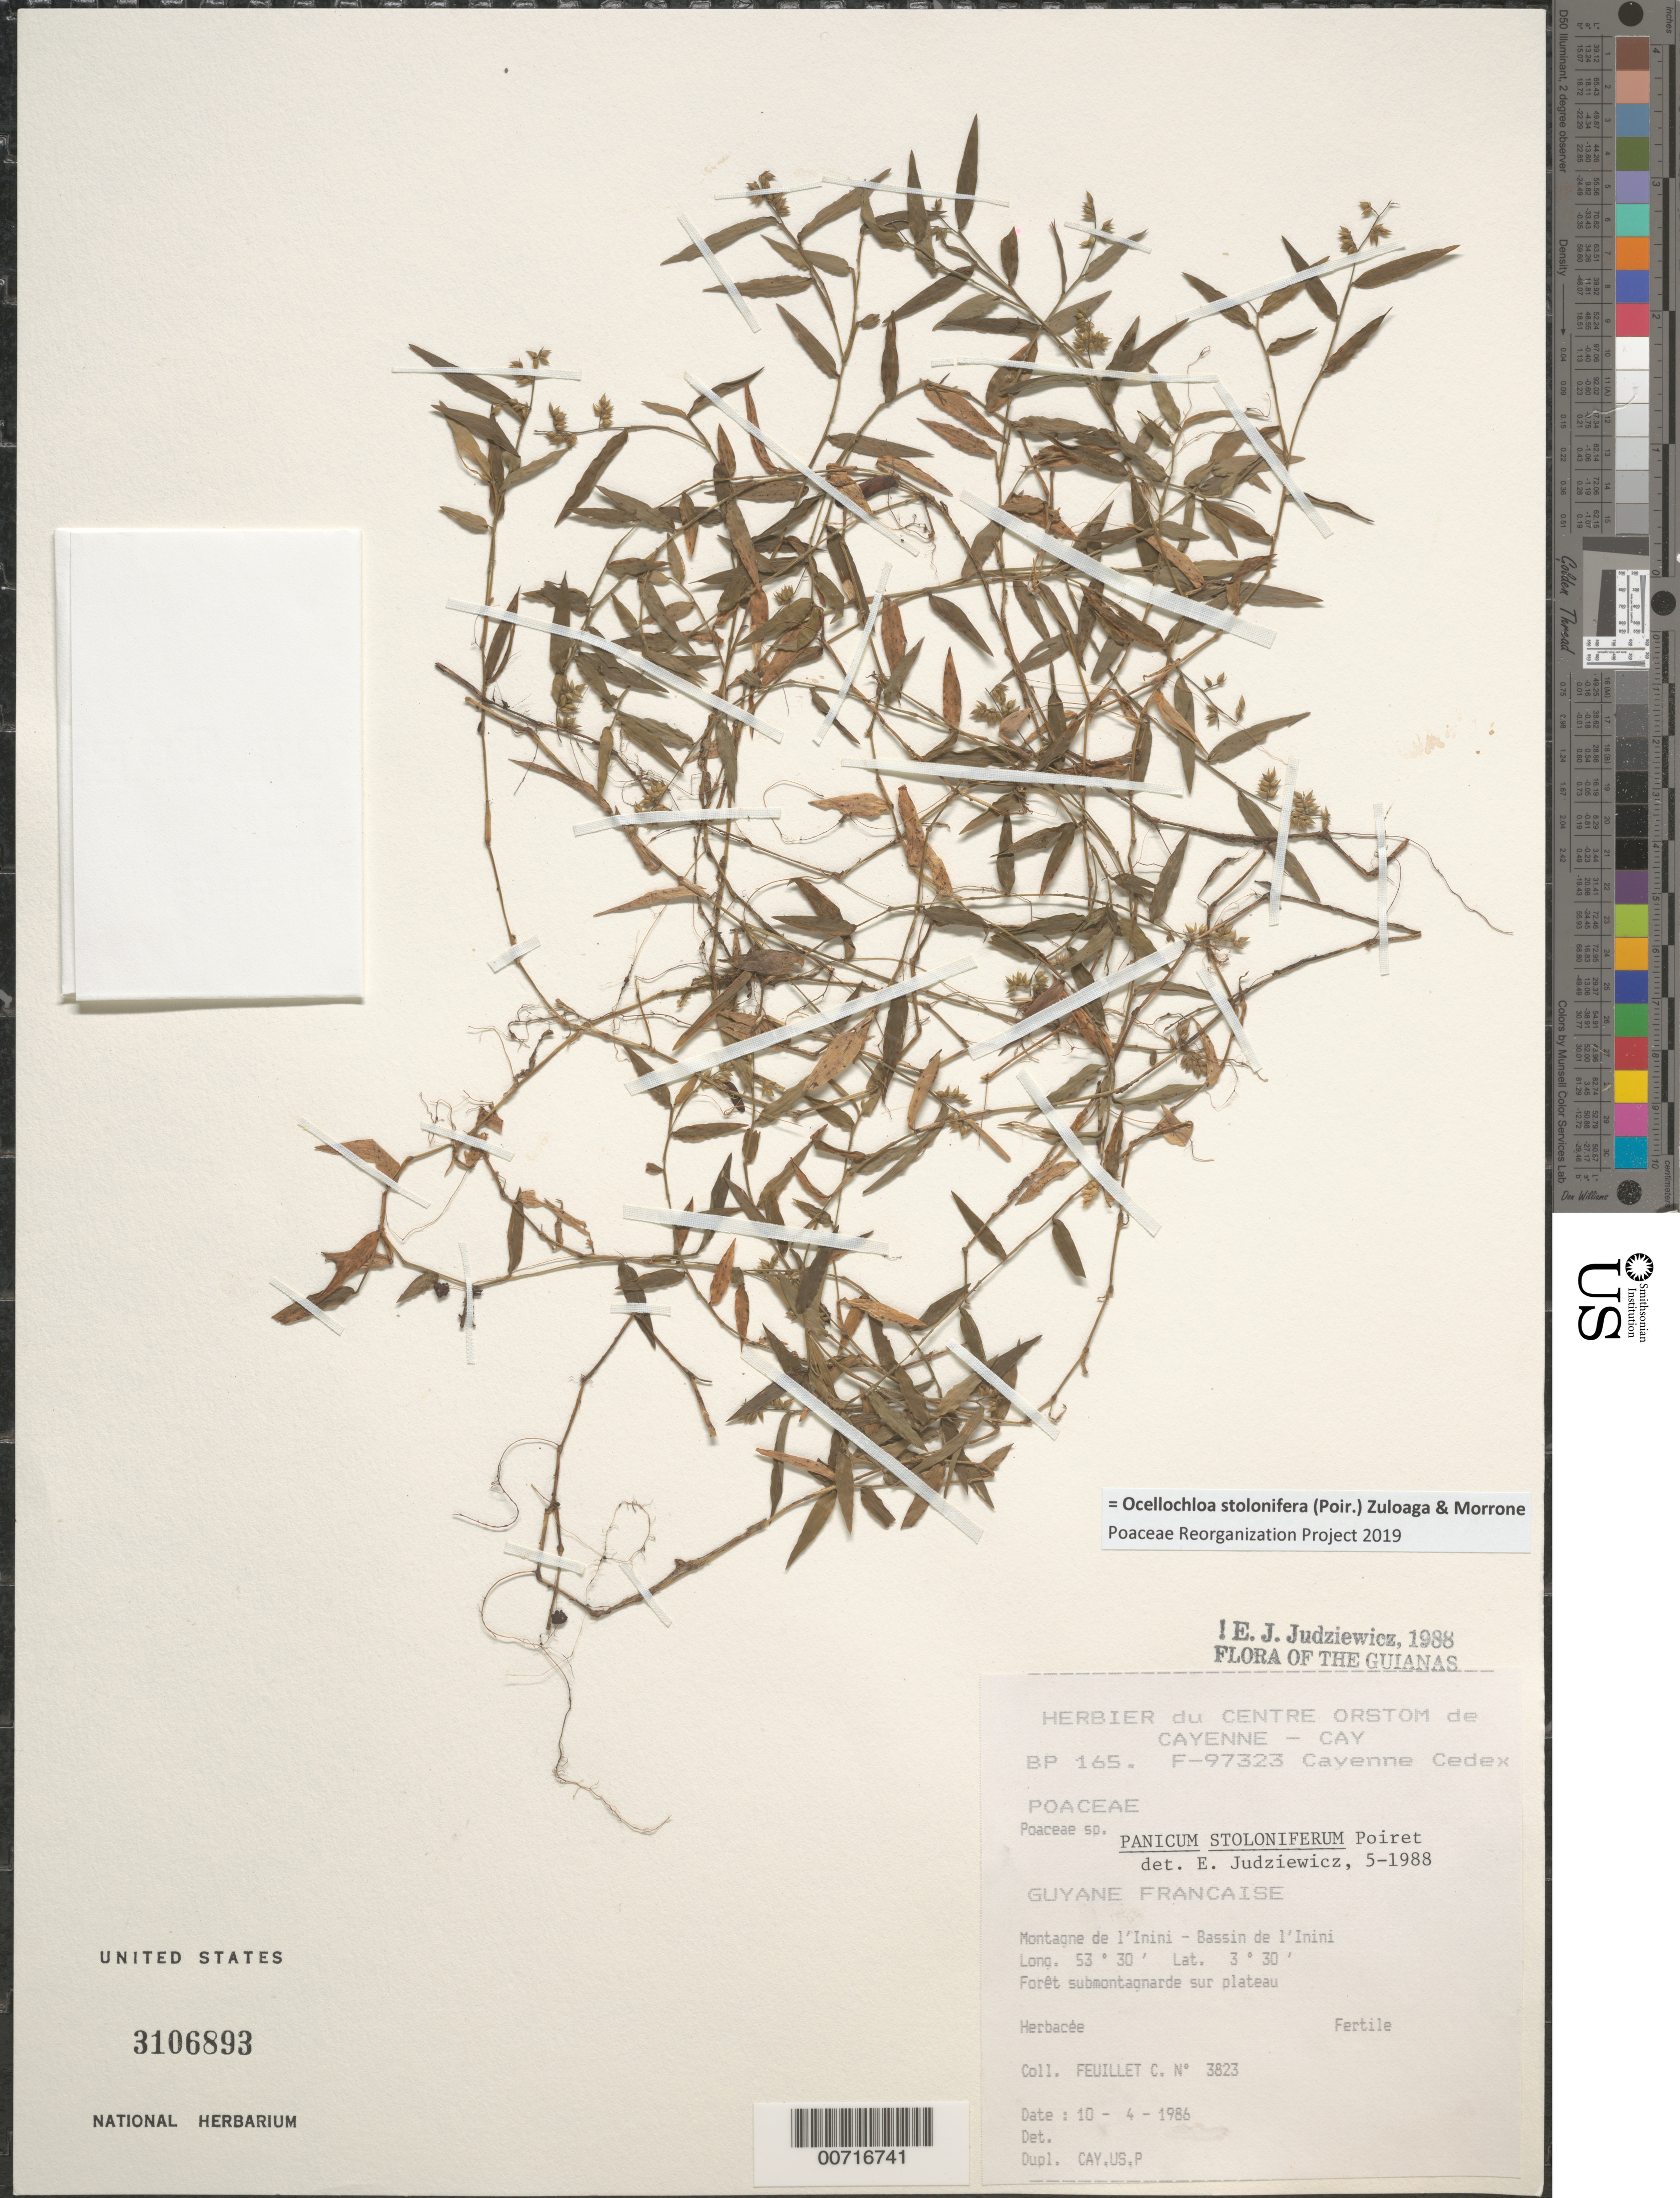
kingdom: Plantae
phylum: Tracheophyta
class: Liliopsida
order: Poales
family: Poaceae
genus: Panicum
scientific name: Panicum stoloniferum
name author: Poir.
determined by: Judziewicz, E. J.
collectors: C. Feuillet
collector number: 3823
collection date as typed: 10-Apr-86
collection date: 1986-04-10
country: French Guiana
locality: Montagne de l'Inini, Bassin de l'Inini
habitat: Submontane forest on plateau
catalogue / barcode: US 3106893